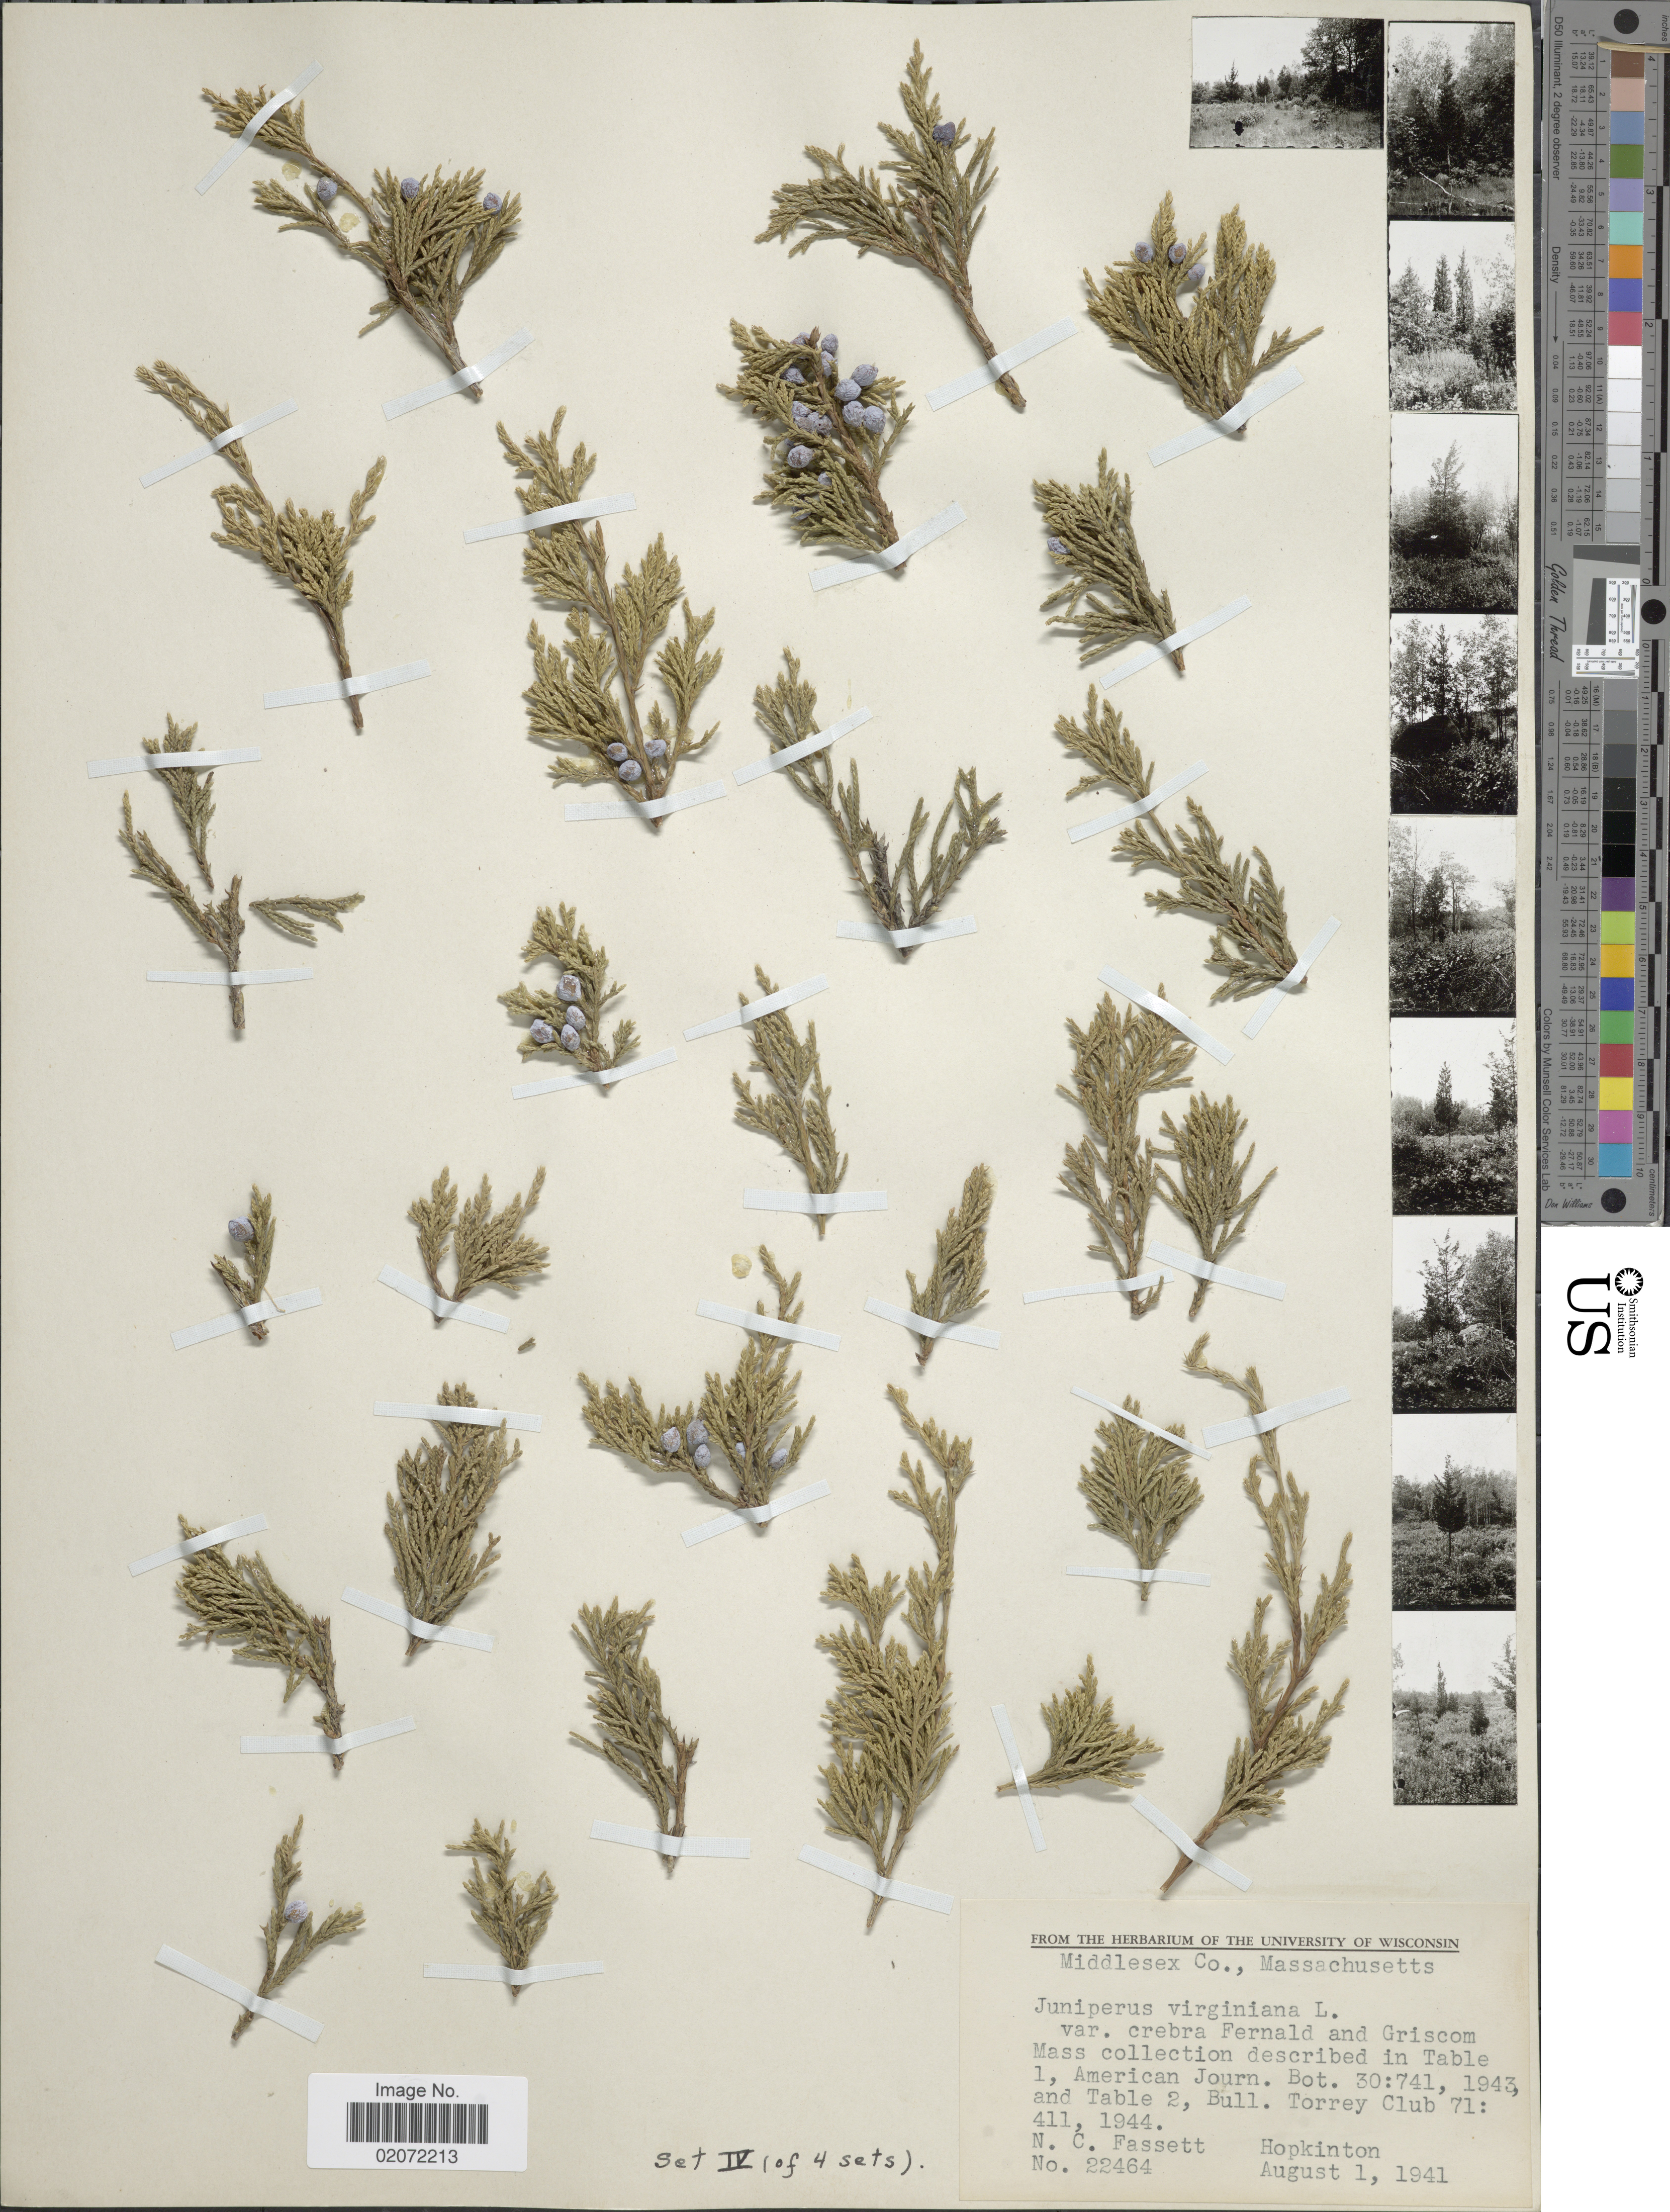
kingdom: Plantae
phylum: Tracheophyta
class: Pinopsida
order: Pinales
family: Cupressaceae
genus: Juniperus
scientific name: Juniperus virginiana var. crebra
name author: Fernald & Griscom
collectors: N. C. Fassett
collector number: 22464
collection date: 1941-08-01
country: United States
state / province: Massachusetts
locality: Middlesex Co.,Massachusetts. American Journ. Bot. 30:741, 1943 and Table 2, Bull. Torrey Club 71: 411, 1944. Hopkinton.